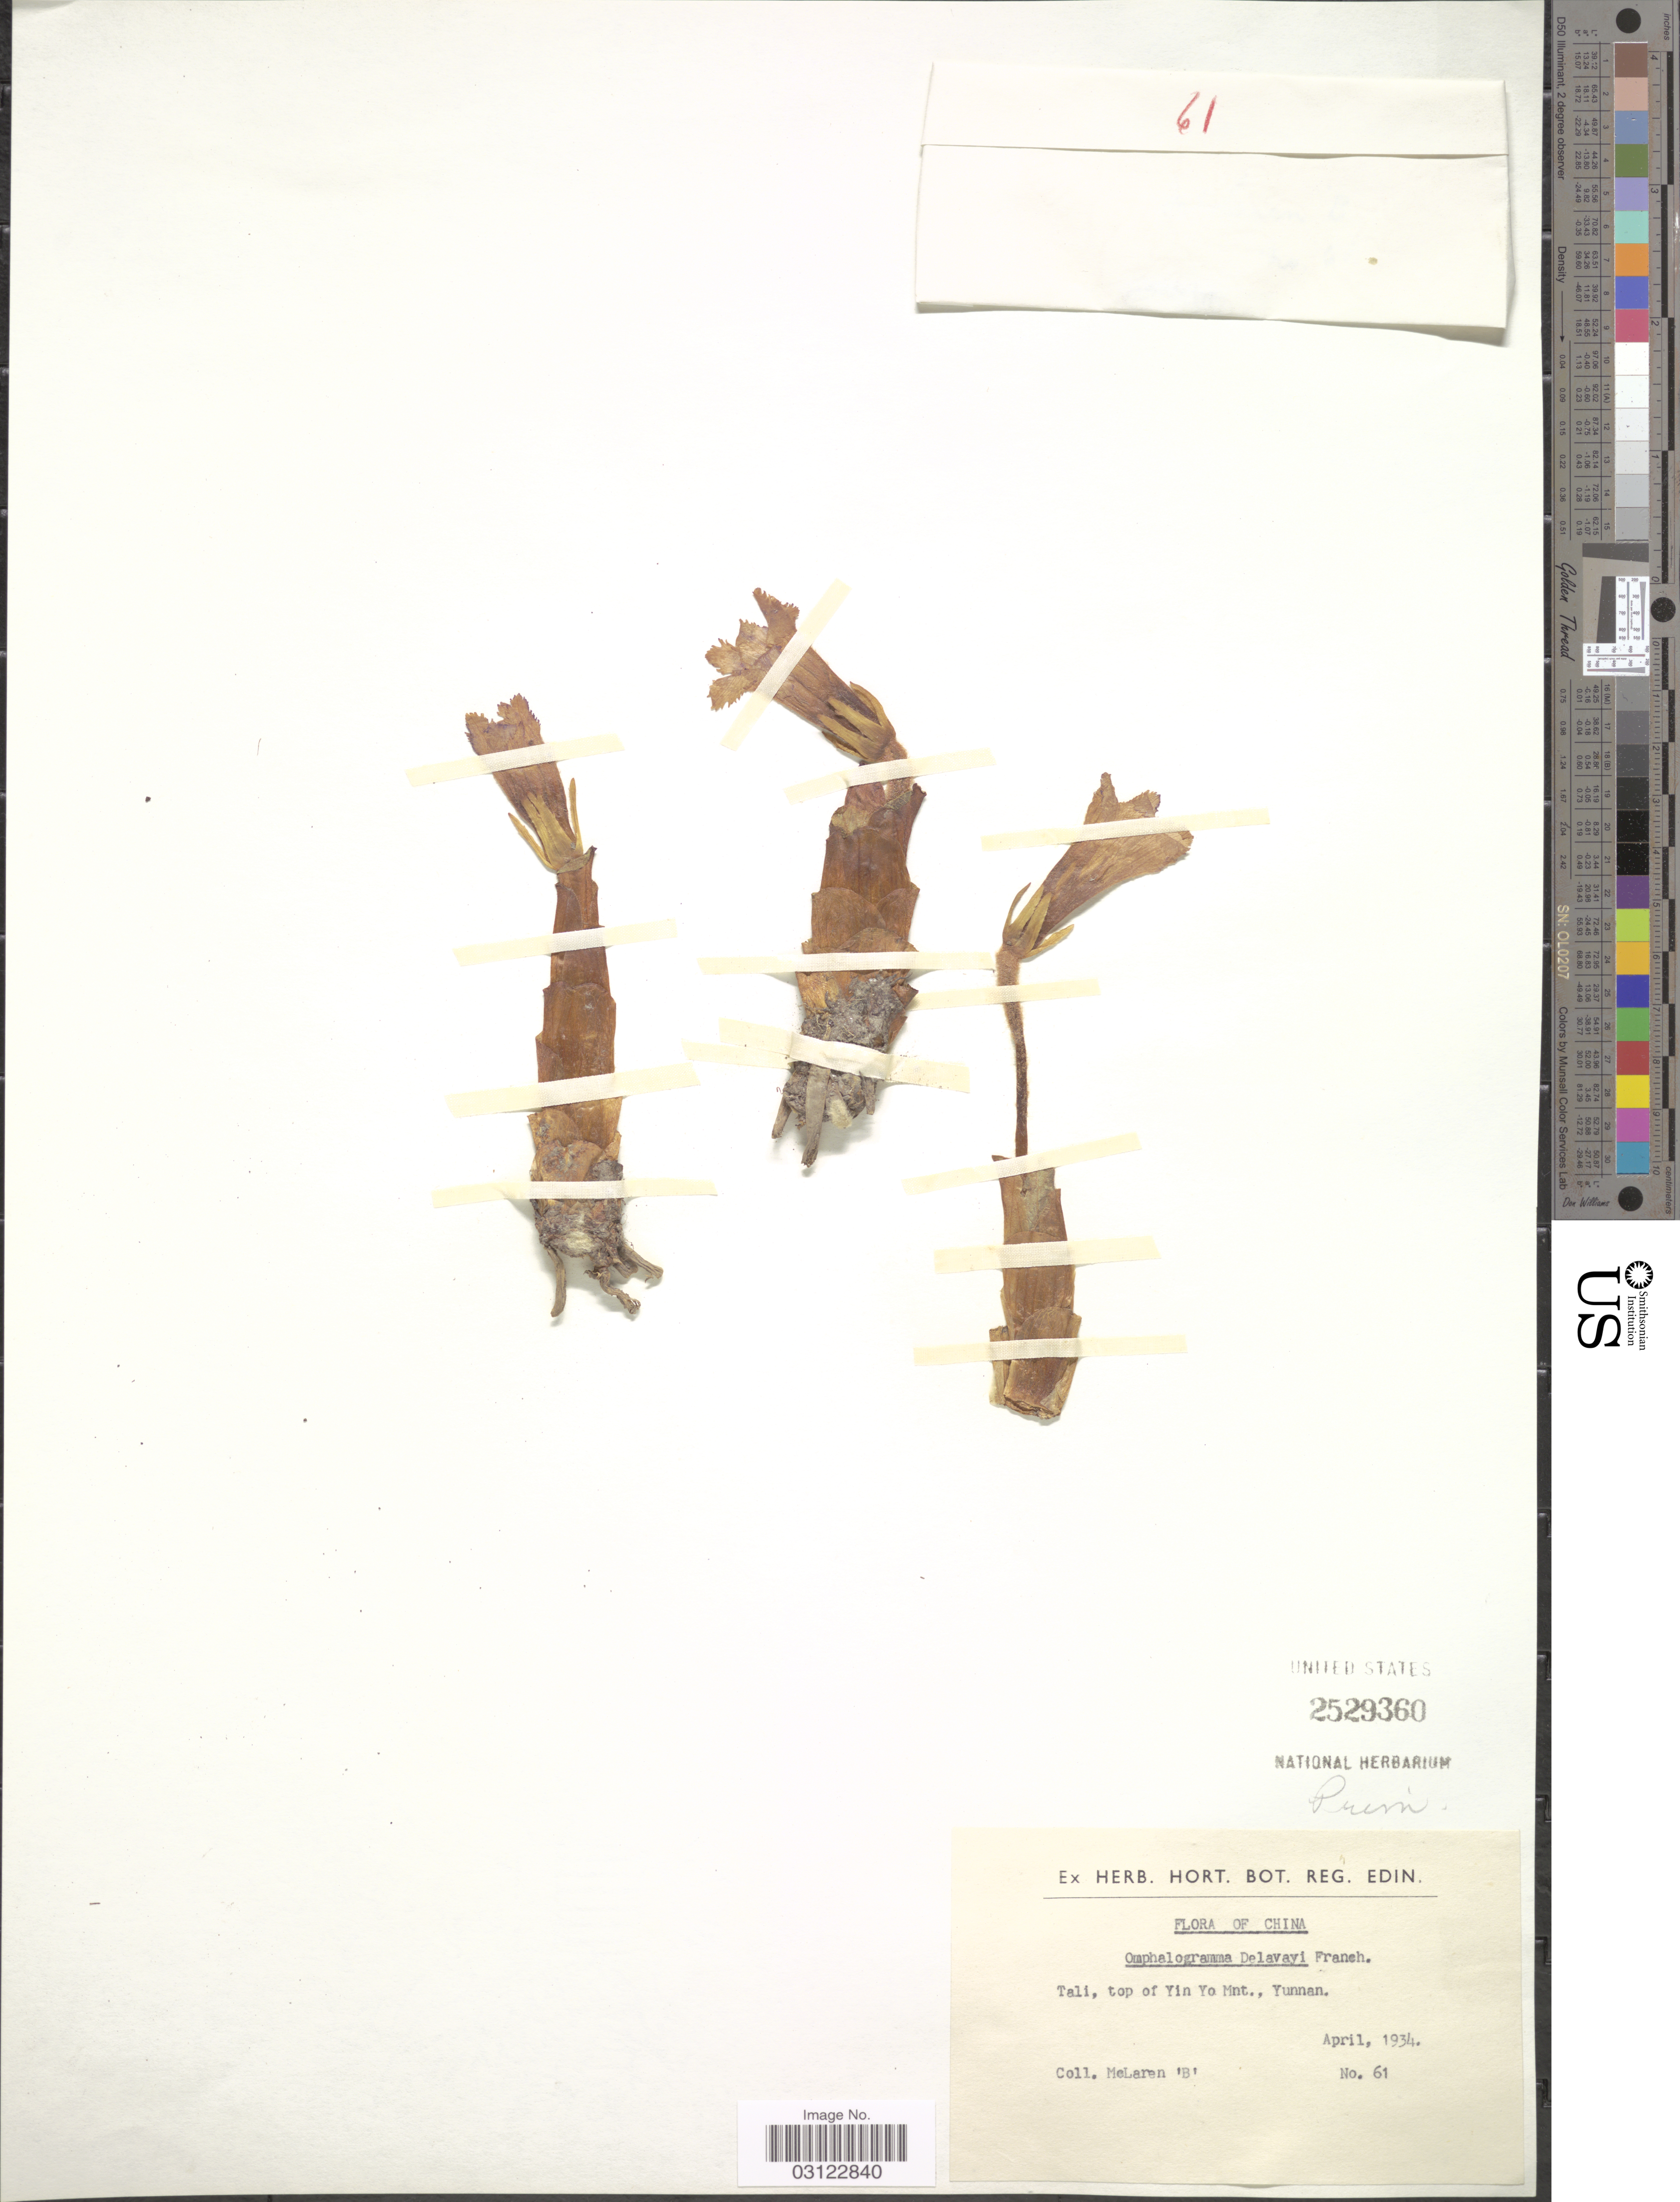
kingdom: Plantae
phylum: Tracheophyta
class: Magnoliopsida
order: Ericales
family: Primulaceae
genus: Omphalogramma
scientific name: Omphalogramma delavayi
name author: (Franch.) Franch.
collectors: McLaren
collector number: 61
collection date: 1934-04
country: China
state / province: Yunnan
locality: Tali, top of Yin Yo Mnt.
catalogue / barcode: US 2529360